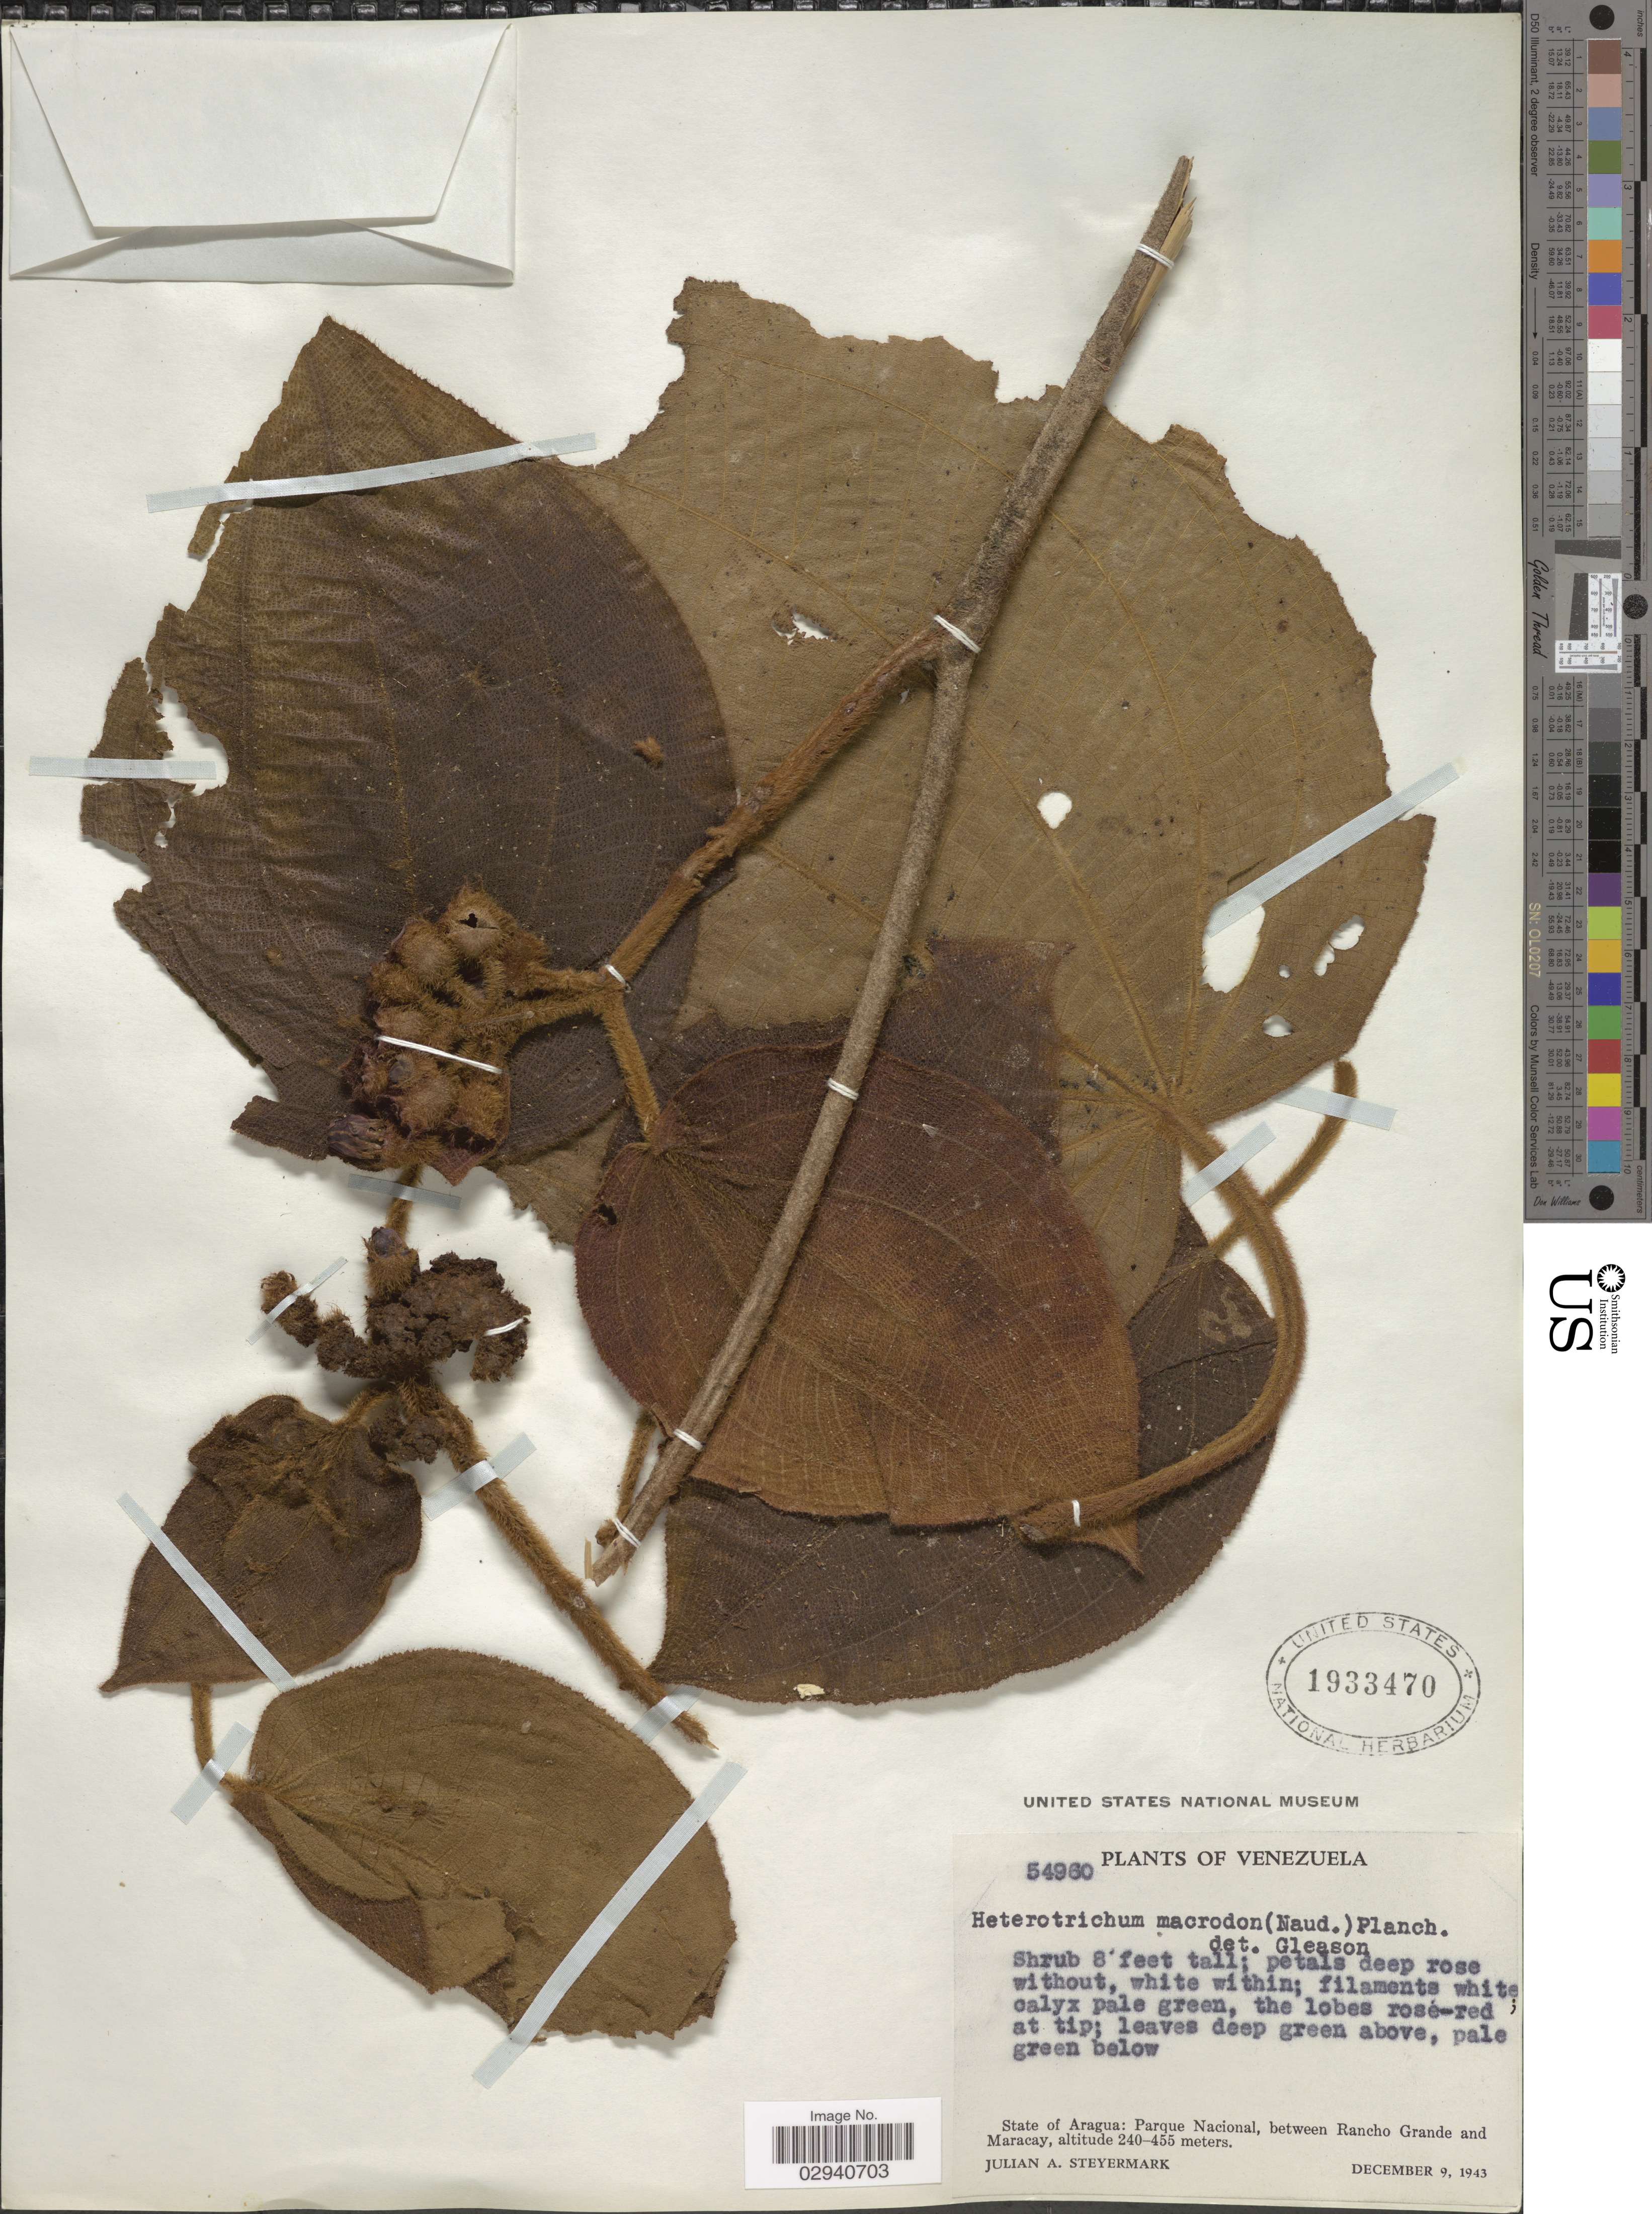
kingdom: Plantae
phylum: Tracheophyta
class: Magnoliopsida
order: Myrtales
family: Melastomataceae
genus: Miconia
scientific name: Miconia macrodon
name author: (Naudin) Wurdack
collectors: J. Steyermark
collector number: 54960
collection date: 1943-12-09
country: Venezuela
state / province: Aragua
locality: Parque Nacional, between Rancho Grande and Maracay.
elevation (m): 240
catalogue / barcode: US 1933470